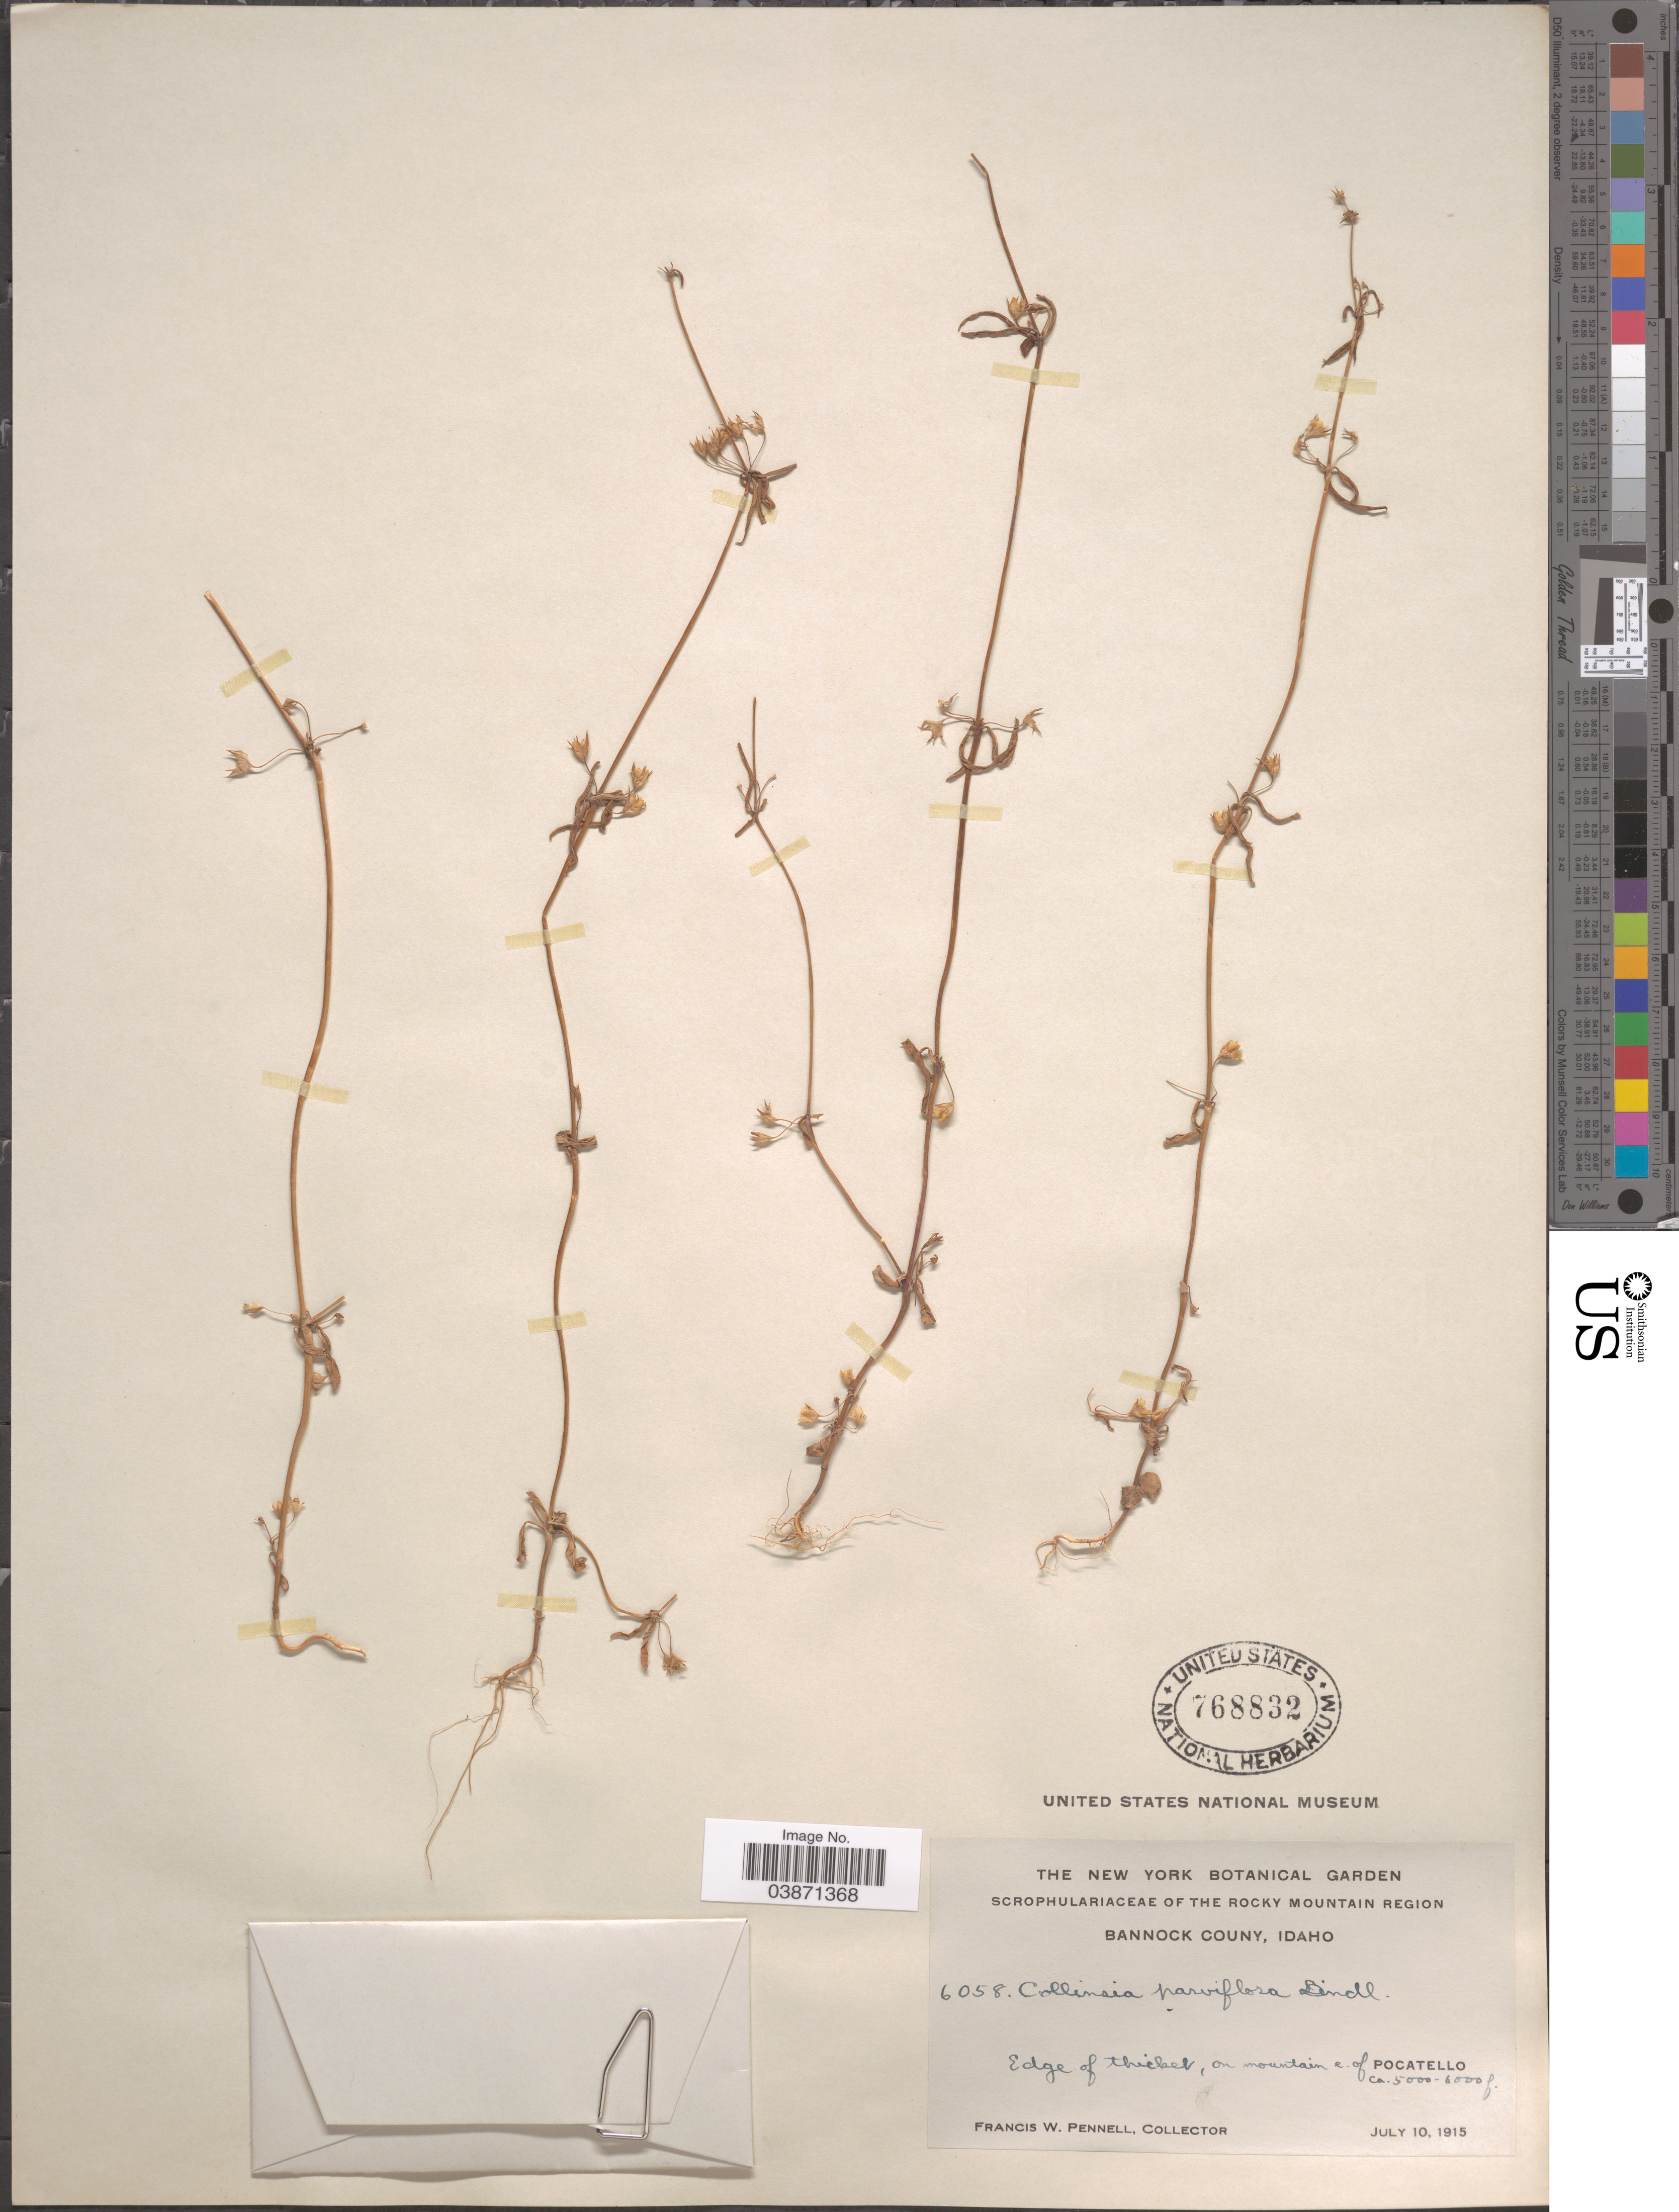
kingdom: Plantae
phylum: Tracheophyta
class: Magnoliopsida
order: Lamiales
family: Plantaginaceae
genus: Collinsia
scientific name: Collinsia parviflora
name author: Douglas ex Lindl.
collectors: F. W. Pennell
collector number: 6058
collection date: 1915-07-10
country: United States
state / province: Idaho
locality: The Rocky Mountain Region. Bannock Couny. Edge of thicket, on mountain e. of Pocatello.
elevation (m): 1524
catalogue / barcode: US 768832